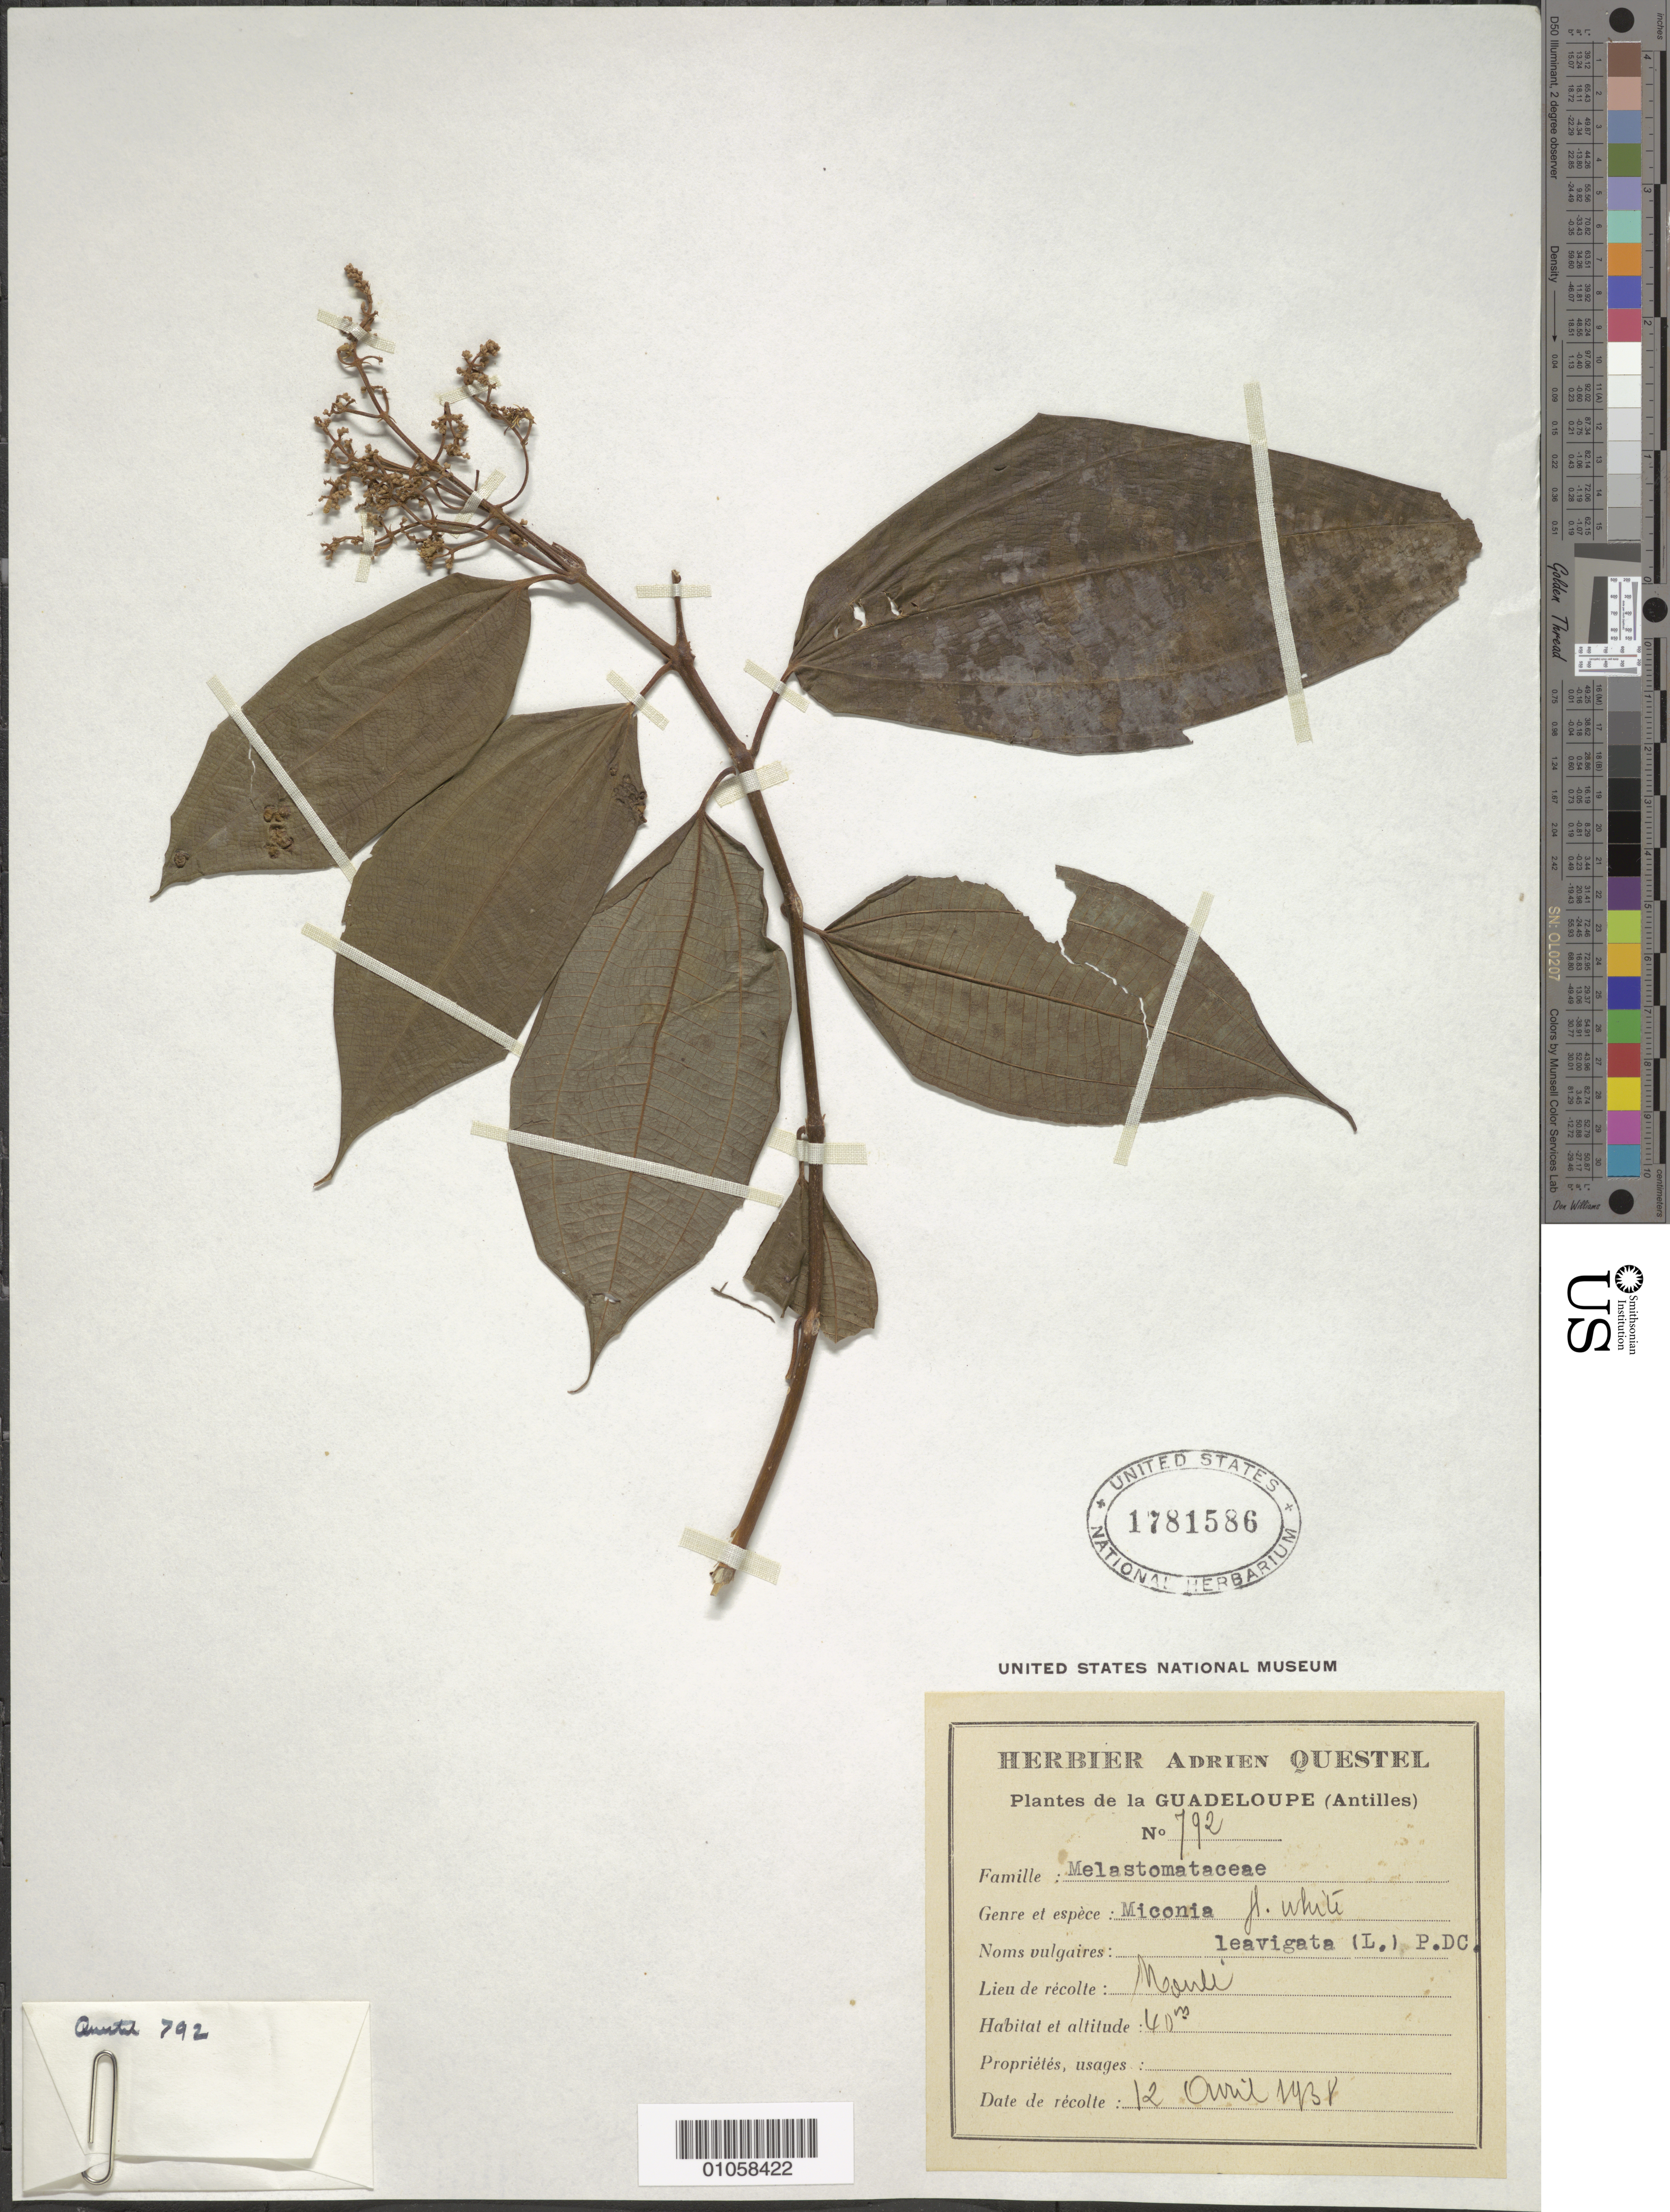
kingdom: Plantae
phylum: Tracheophyta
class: Magnoliopsida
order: Myrtales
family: Melastomataceae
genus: Miconia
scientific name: Miconia laevigata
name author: (L.) D. Don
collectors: A. Questel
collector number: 792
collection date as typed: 12 Apr 1938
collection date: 1938-04-12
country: Guadeloupe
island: Grande Terre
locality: Moule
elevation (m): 40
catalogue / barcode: US 1781586